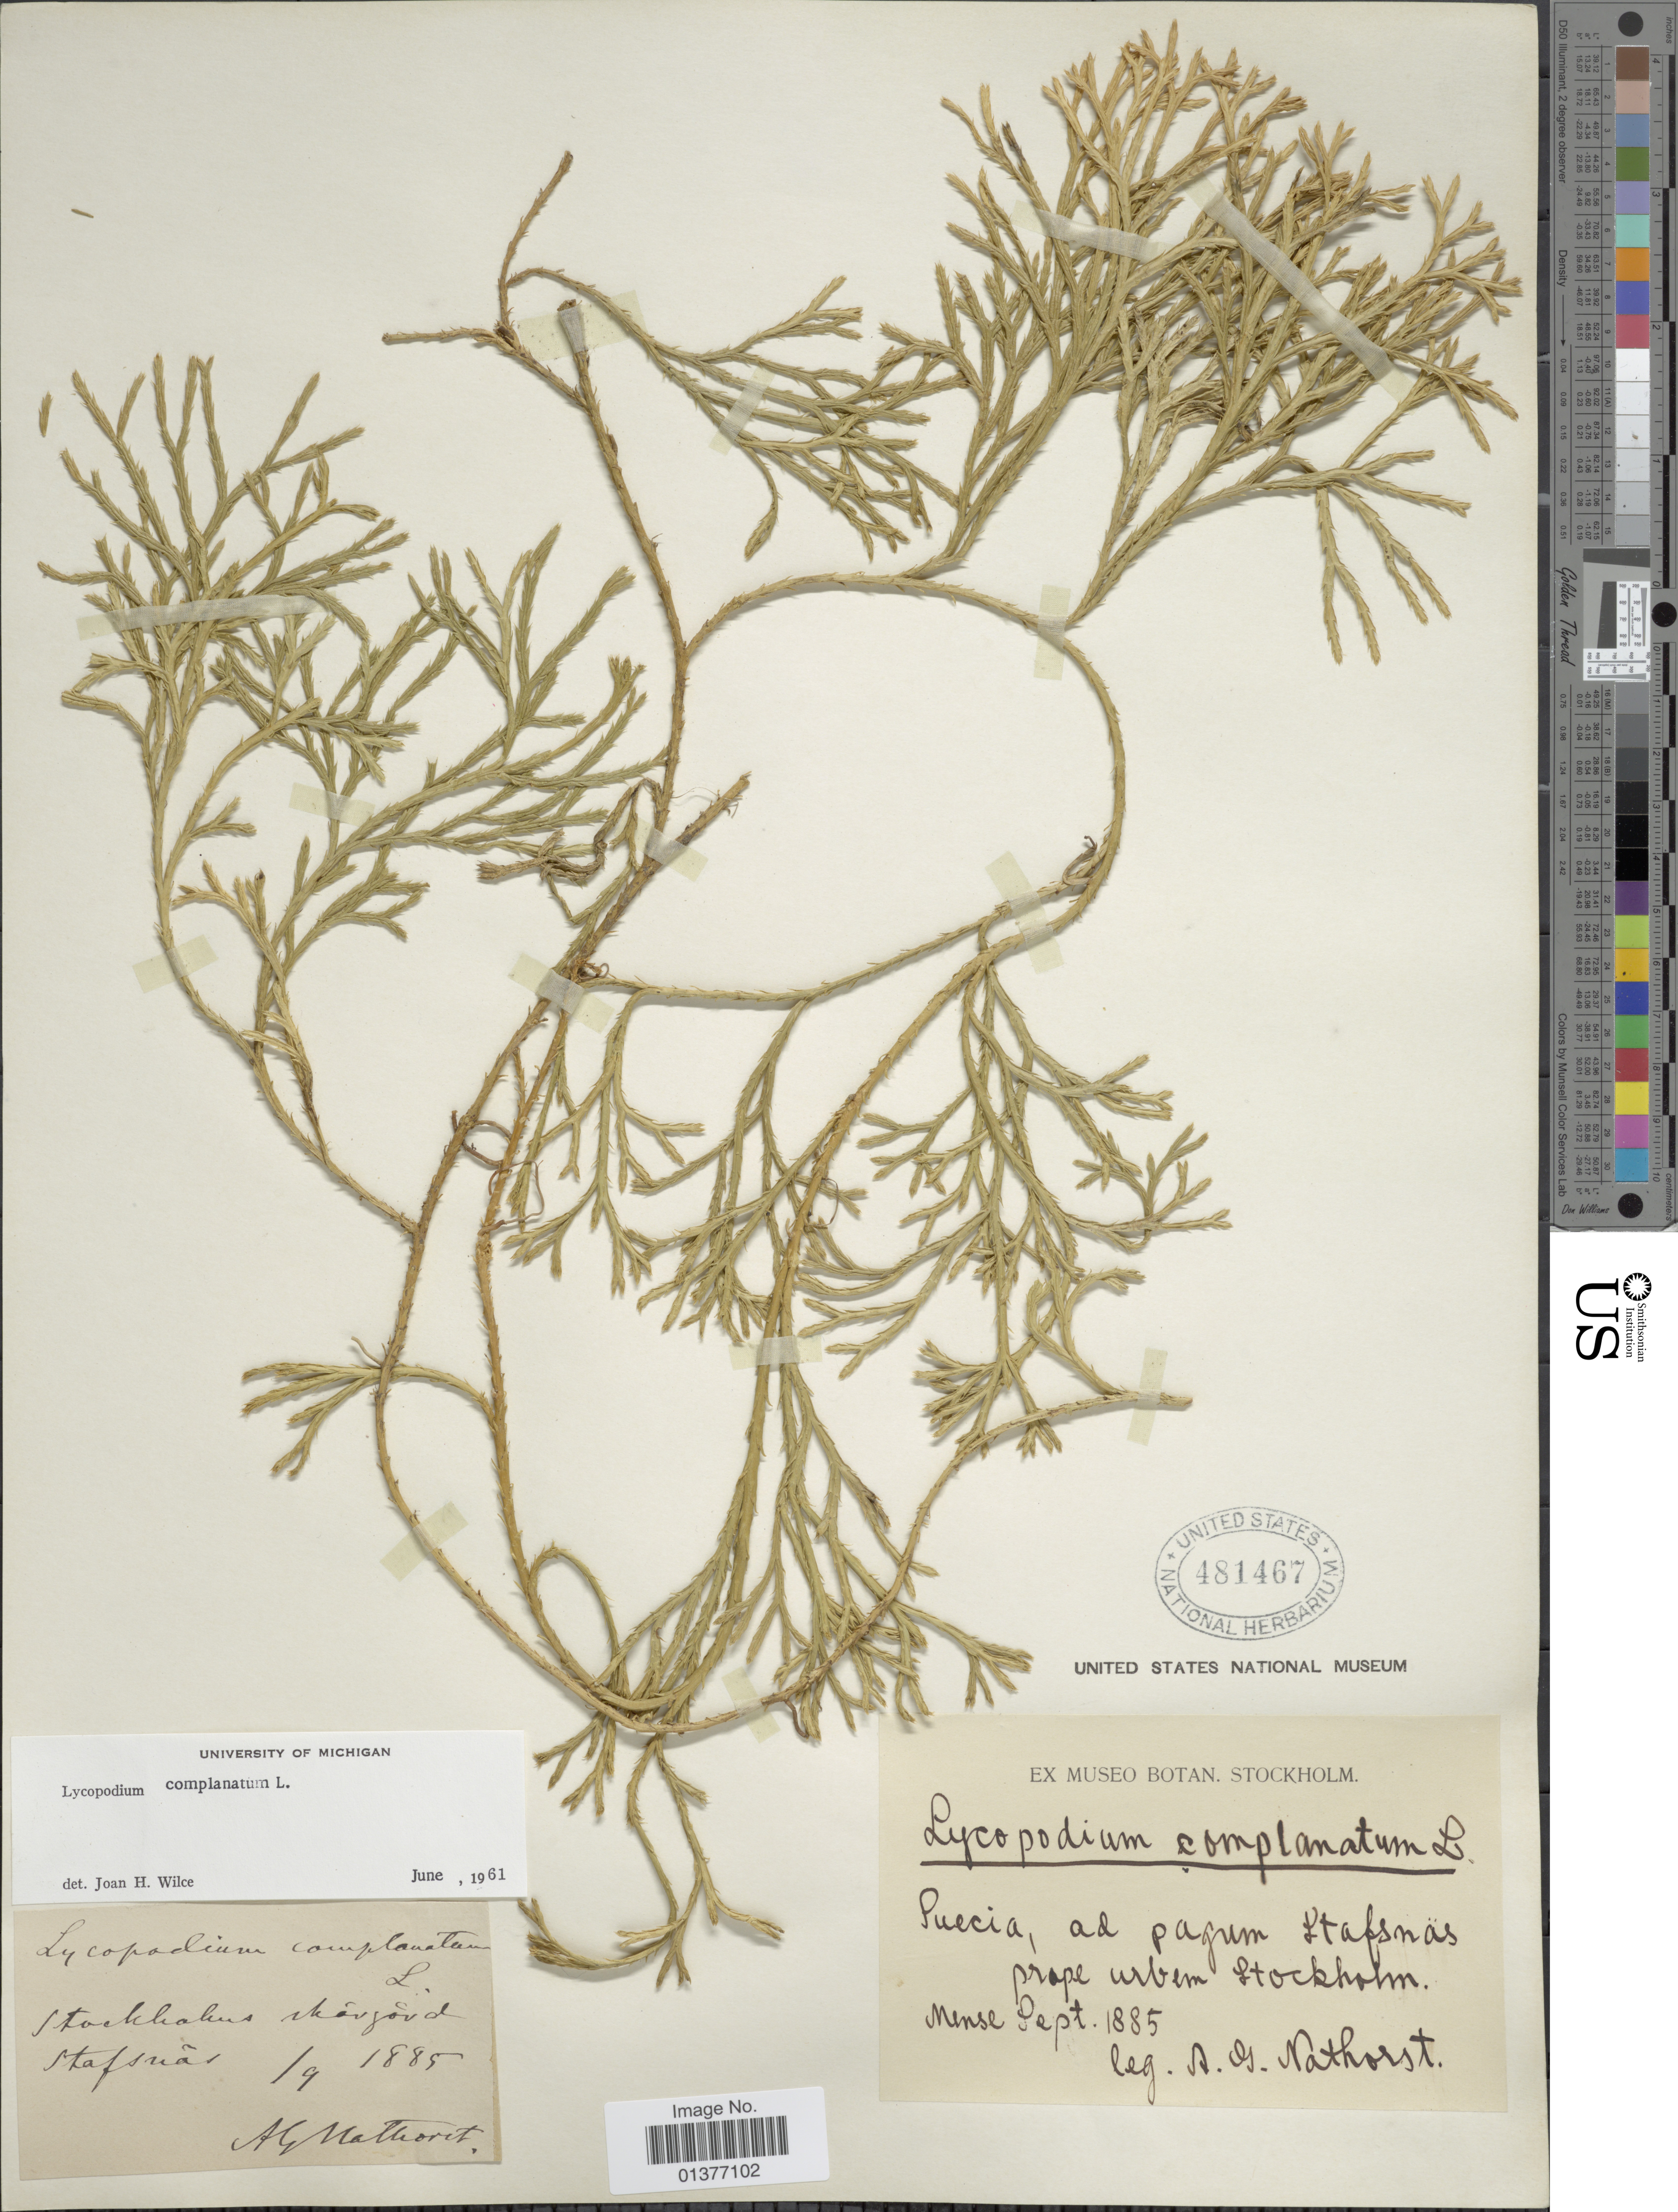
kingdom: Plantae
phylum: Tracheophyta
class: Lycopodiopsida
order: Lycopodiales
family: Lycopodiaceae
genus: Diphasiastrum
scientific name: Diphasiastrum complanatum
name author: (L.) Holub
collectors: A. Nathorst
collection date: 1885-09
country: Sweden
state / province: Stockholm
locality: Stavsnäs skärgård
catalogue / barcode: US 481467